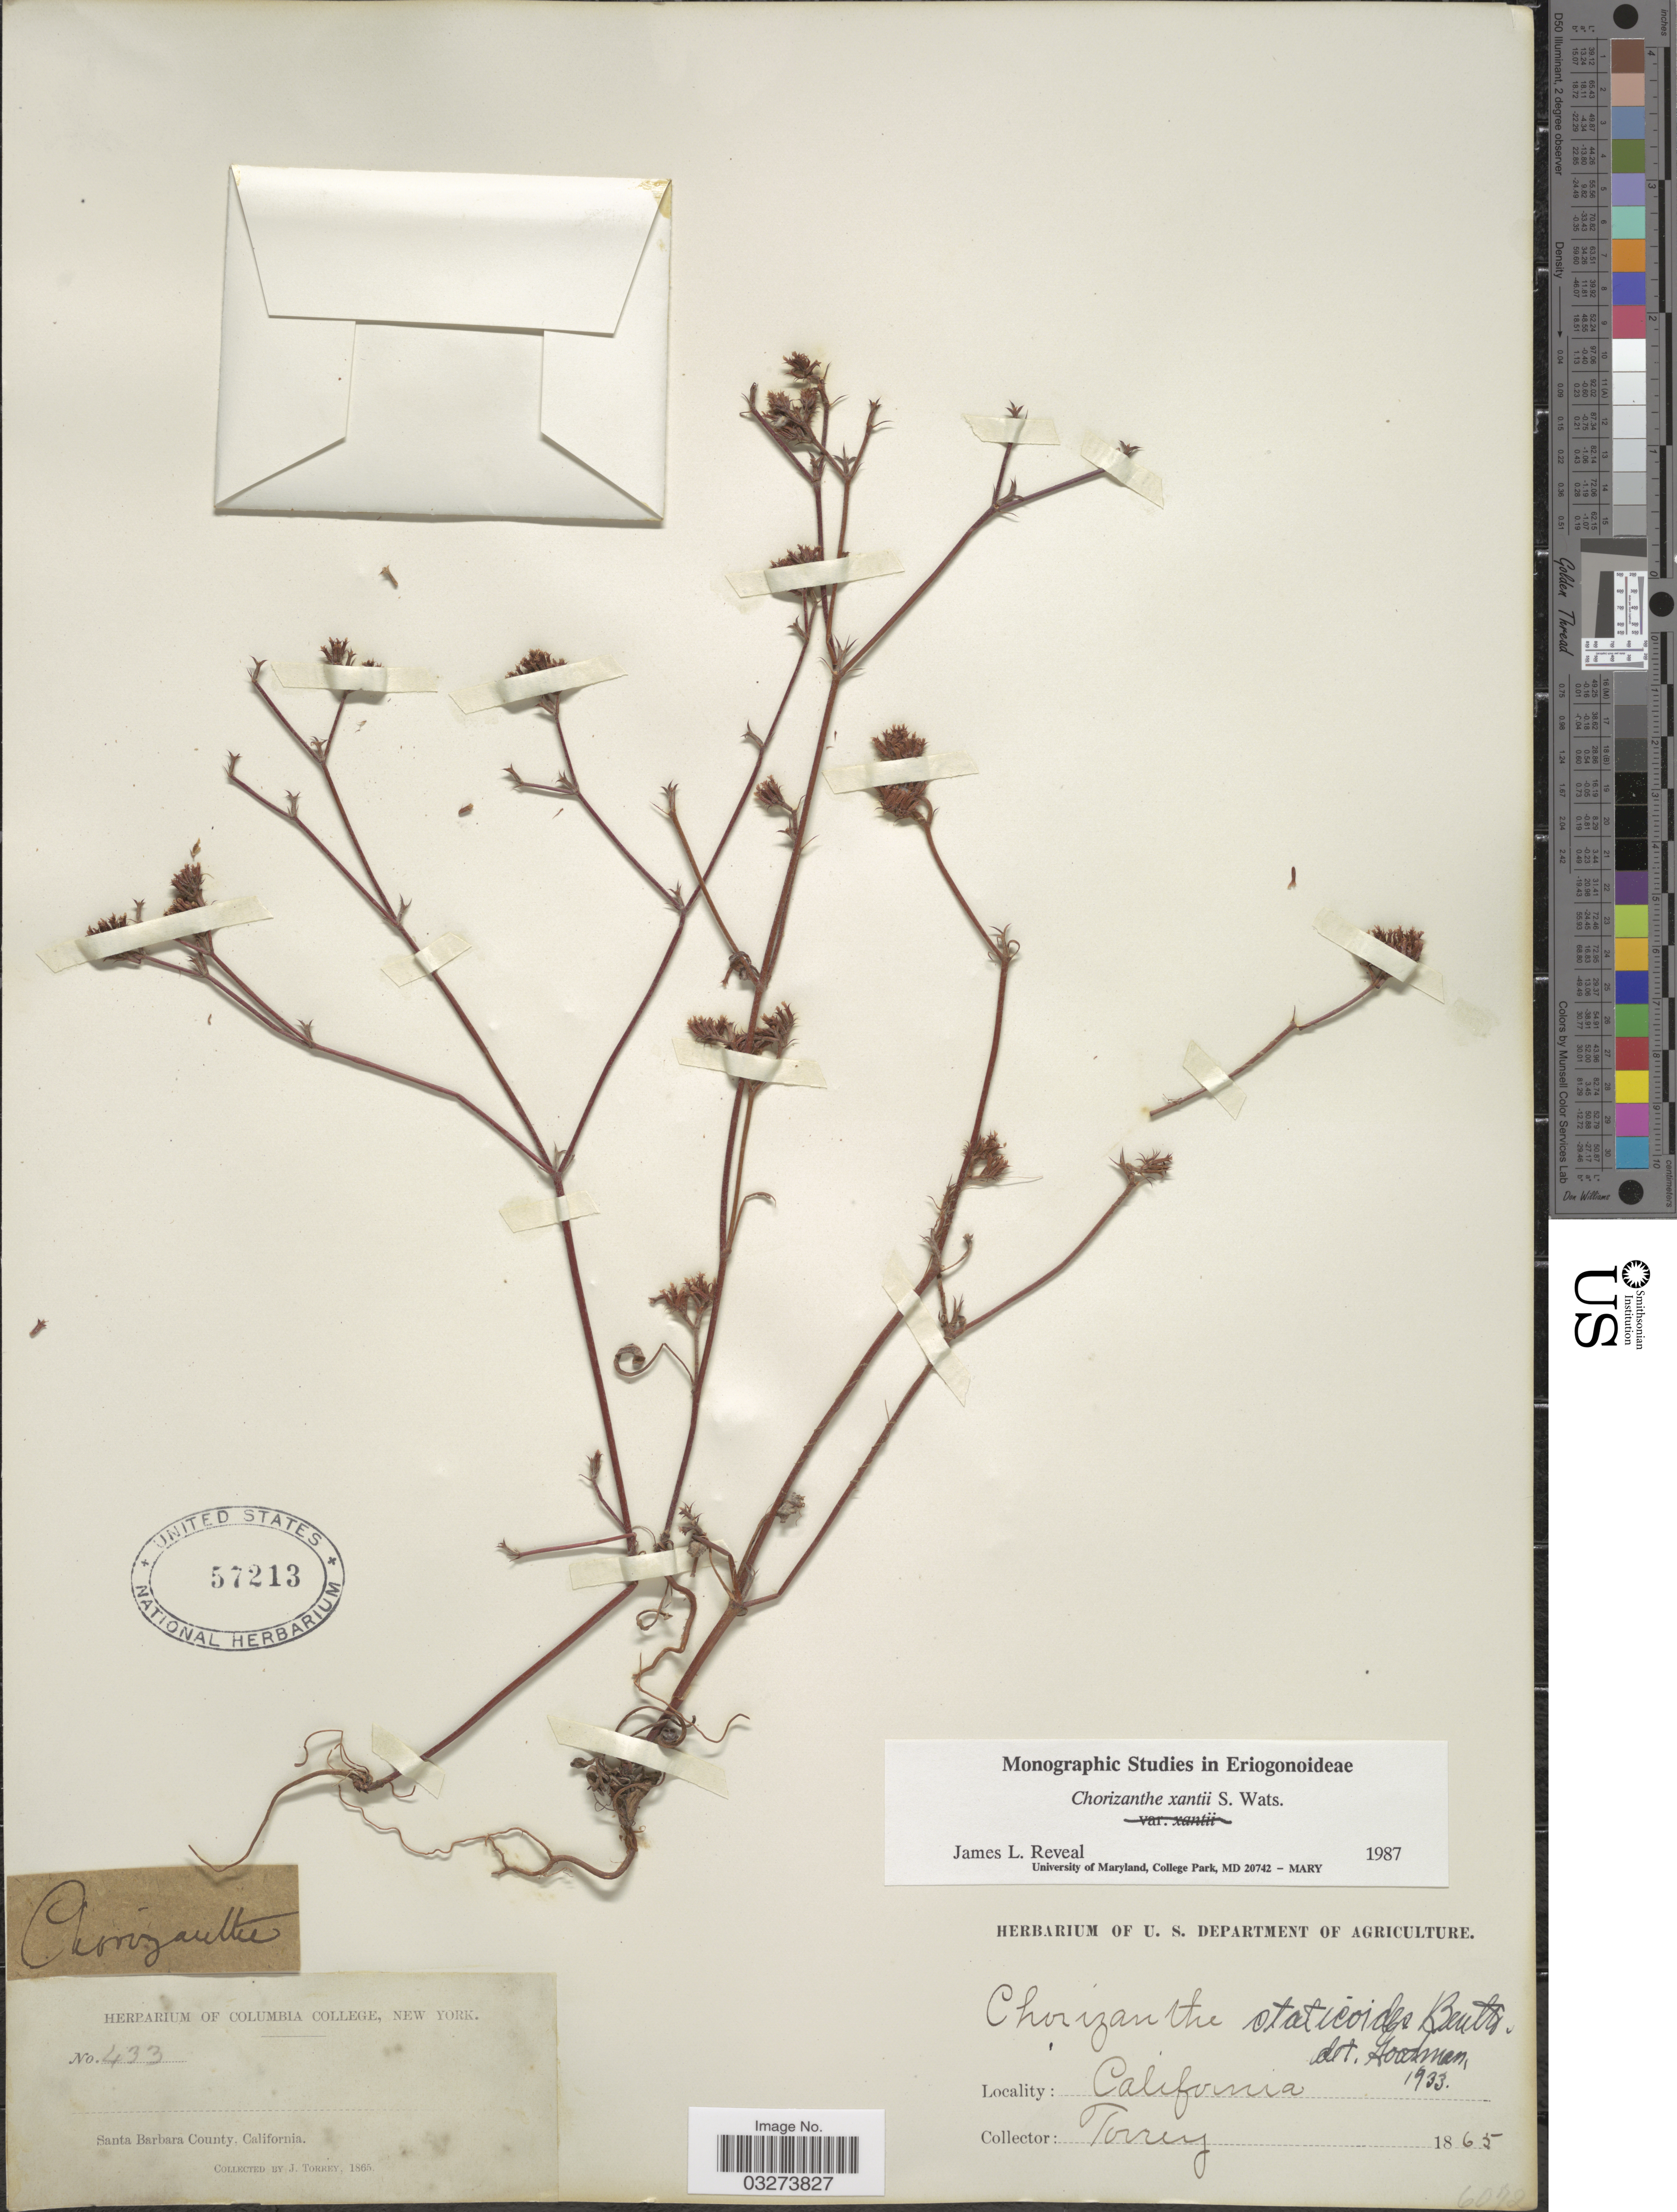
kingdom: Plantae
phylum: Tracheophyta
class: Magnoliopsida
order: Caryophyllales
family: Polygonaceae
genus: Chorizanthe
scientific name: Chorizanthe xanti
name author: S. Watson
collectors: J. Torrey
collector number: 433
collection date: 1865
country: United States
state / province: California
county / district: Santa Barbara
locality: Santa Barbara County.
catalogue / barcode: US 57213